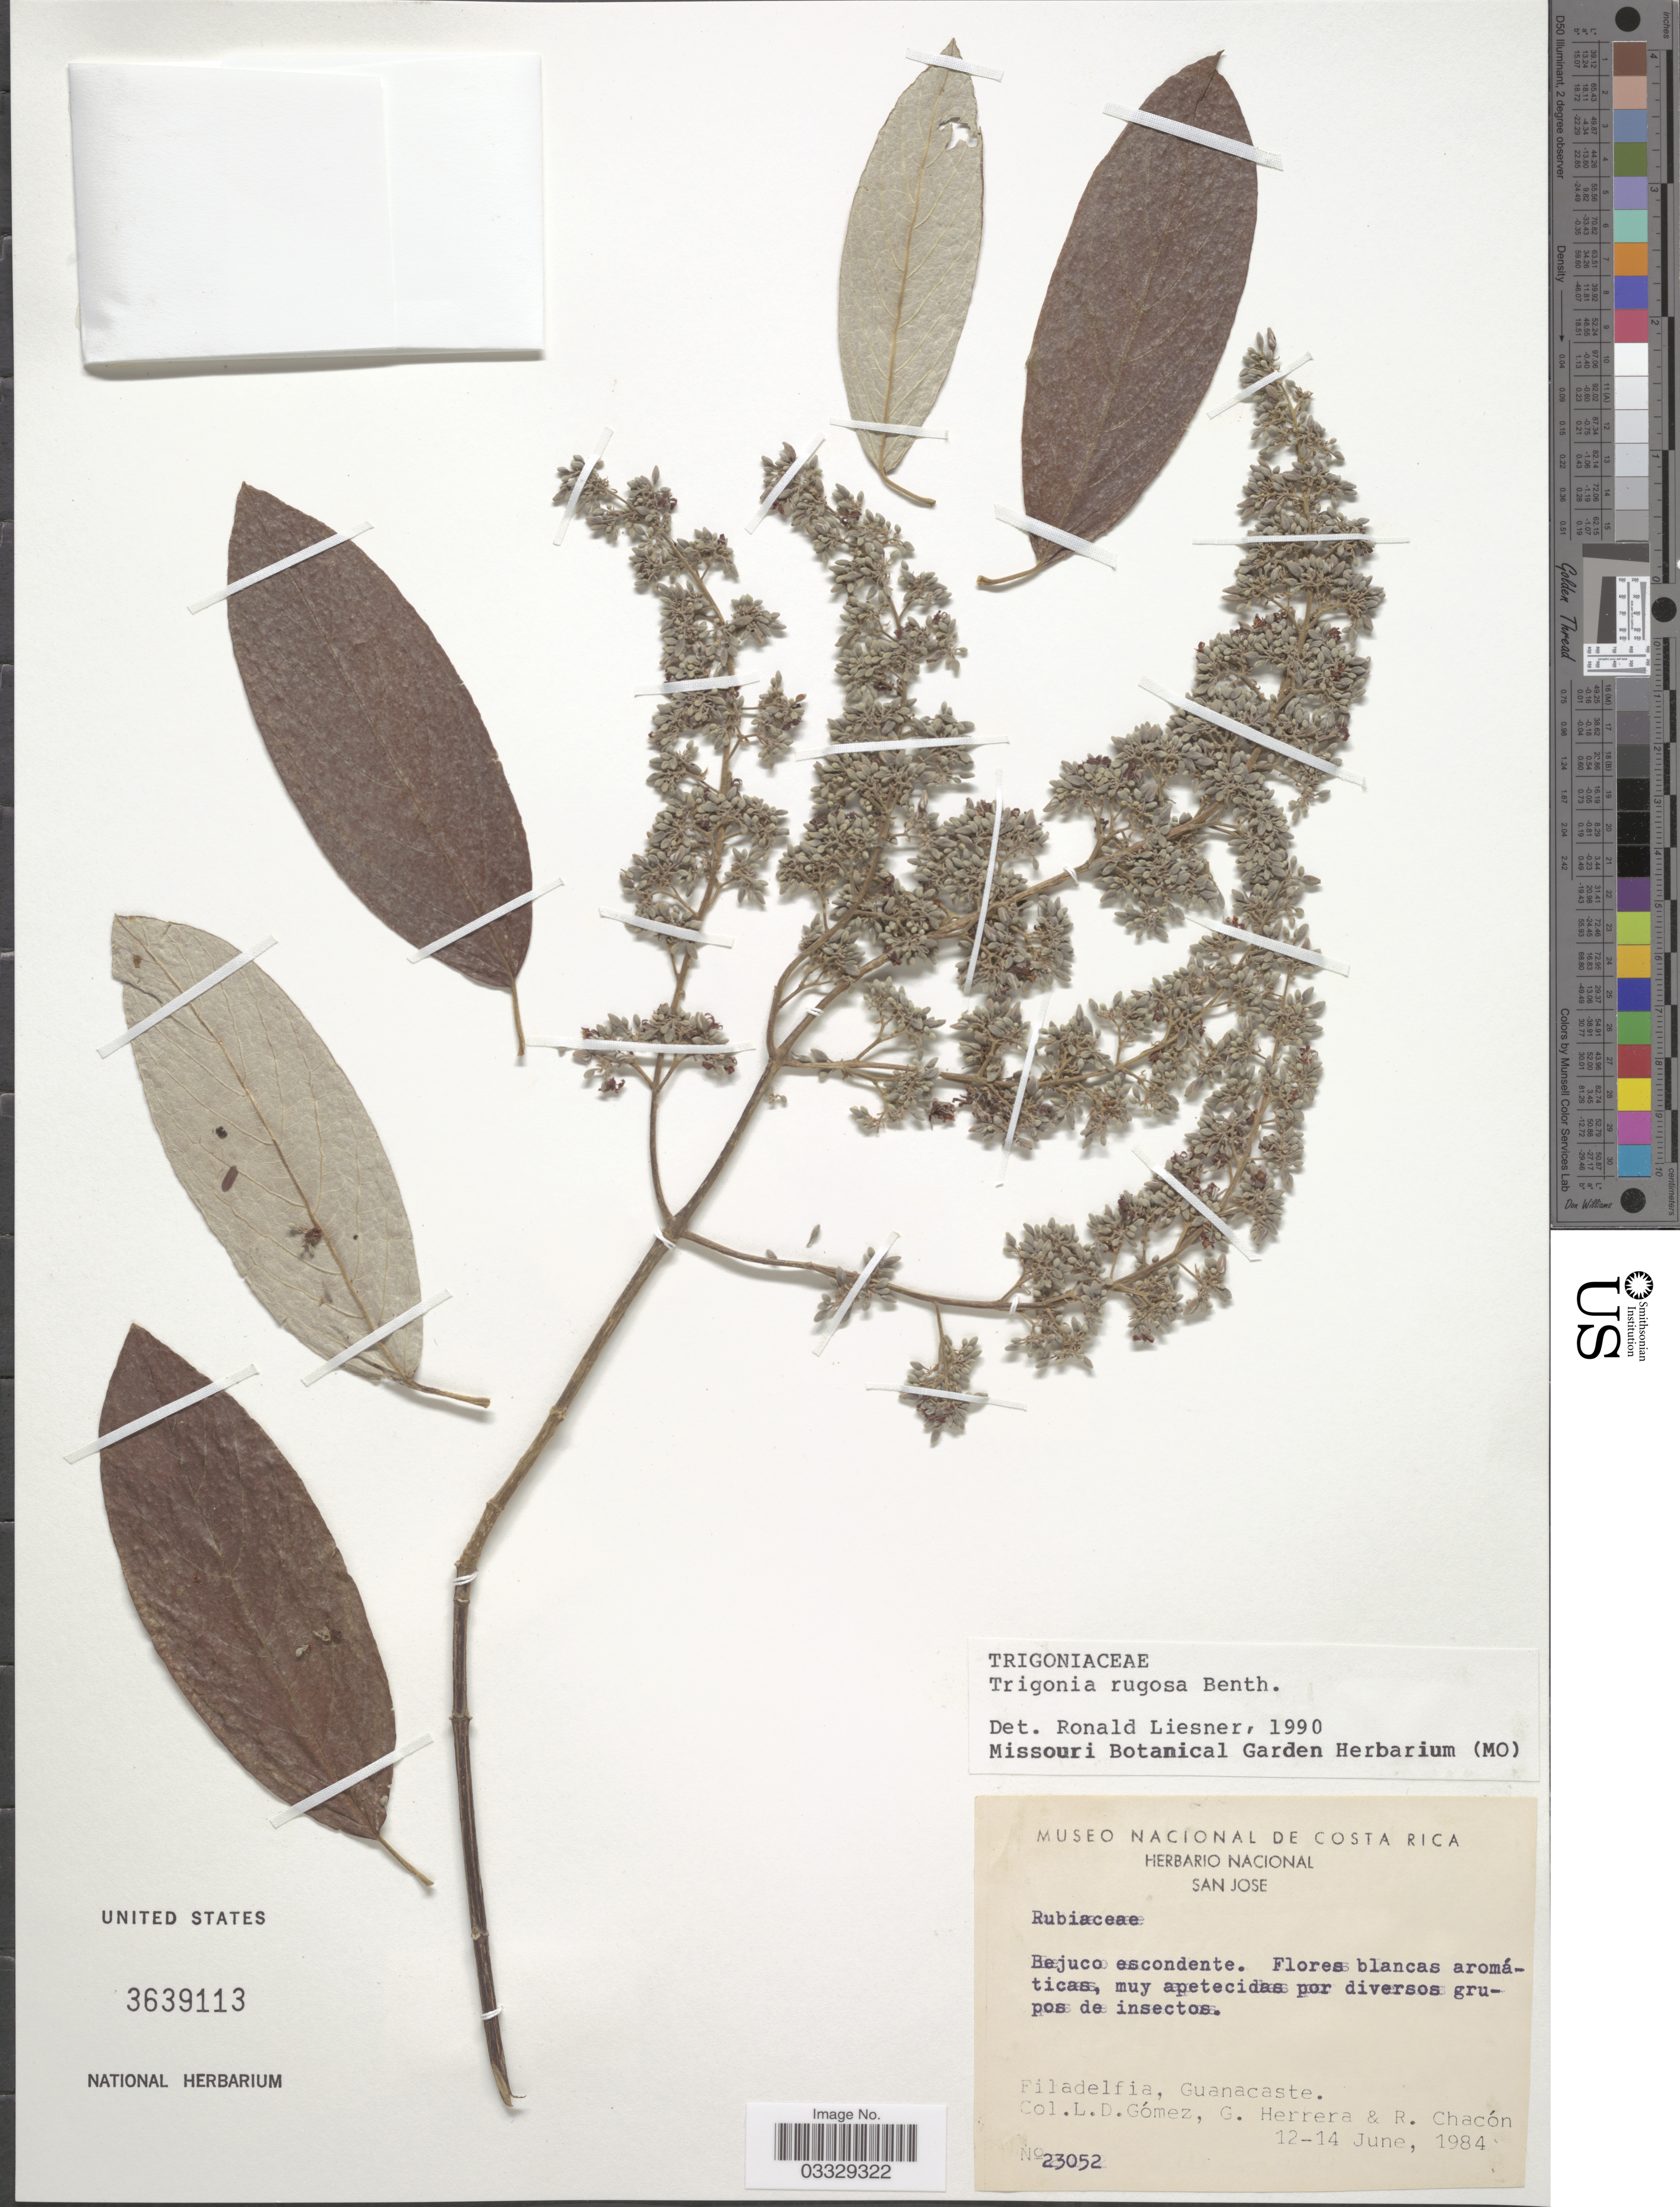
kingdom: Plantae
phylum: Tracheophyta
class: Magnoliopsida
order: Malpighiales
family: Trigoniaceae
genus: Trigonia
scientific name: Trigonia rugosa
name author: Benth.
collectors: L. D. Gómez, G. Herrera & R. Chacón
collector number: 23052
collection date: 1984-06-12/1984-06-14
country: Costa Rica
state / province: Guanacaste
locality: Filadelfia.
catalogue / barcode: US 3639113